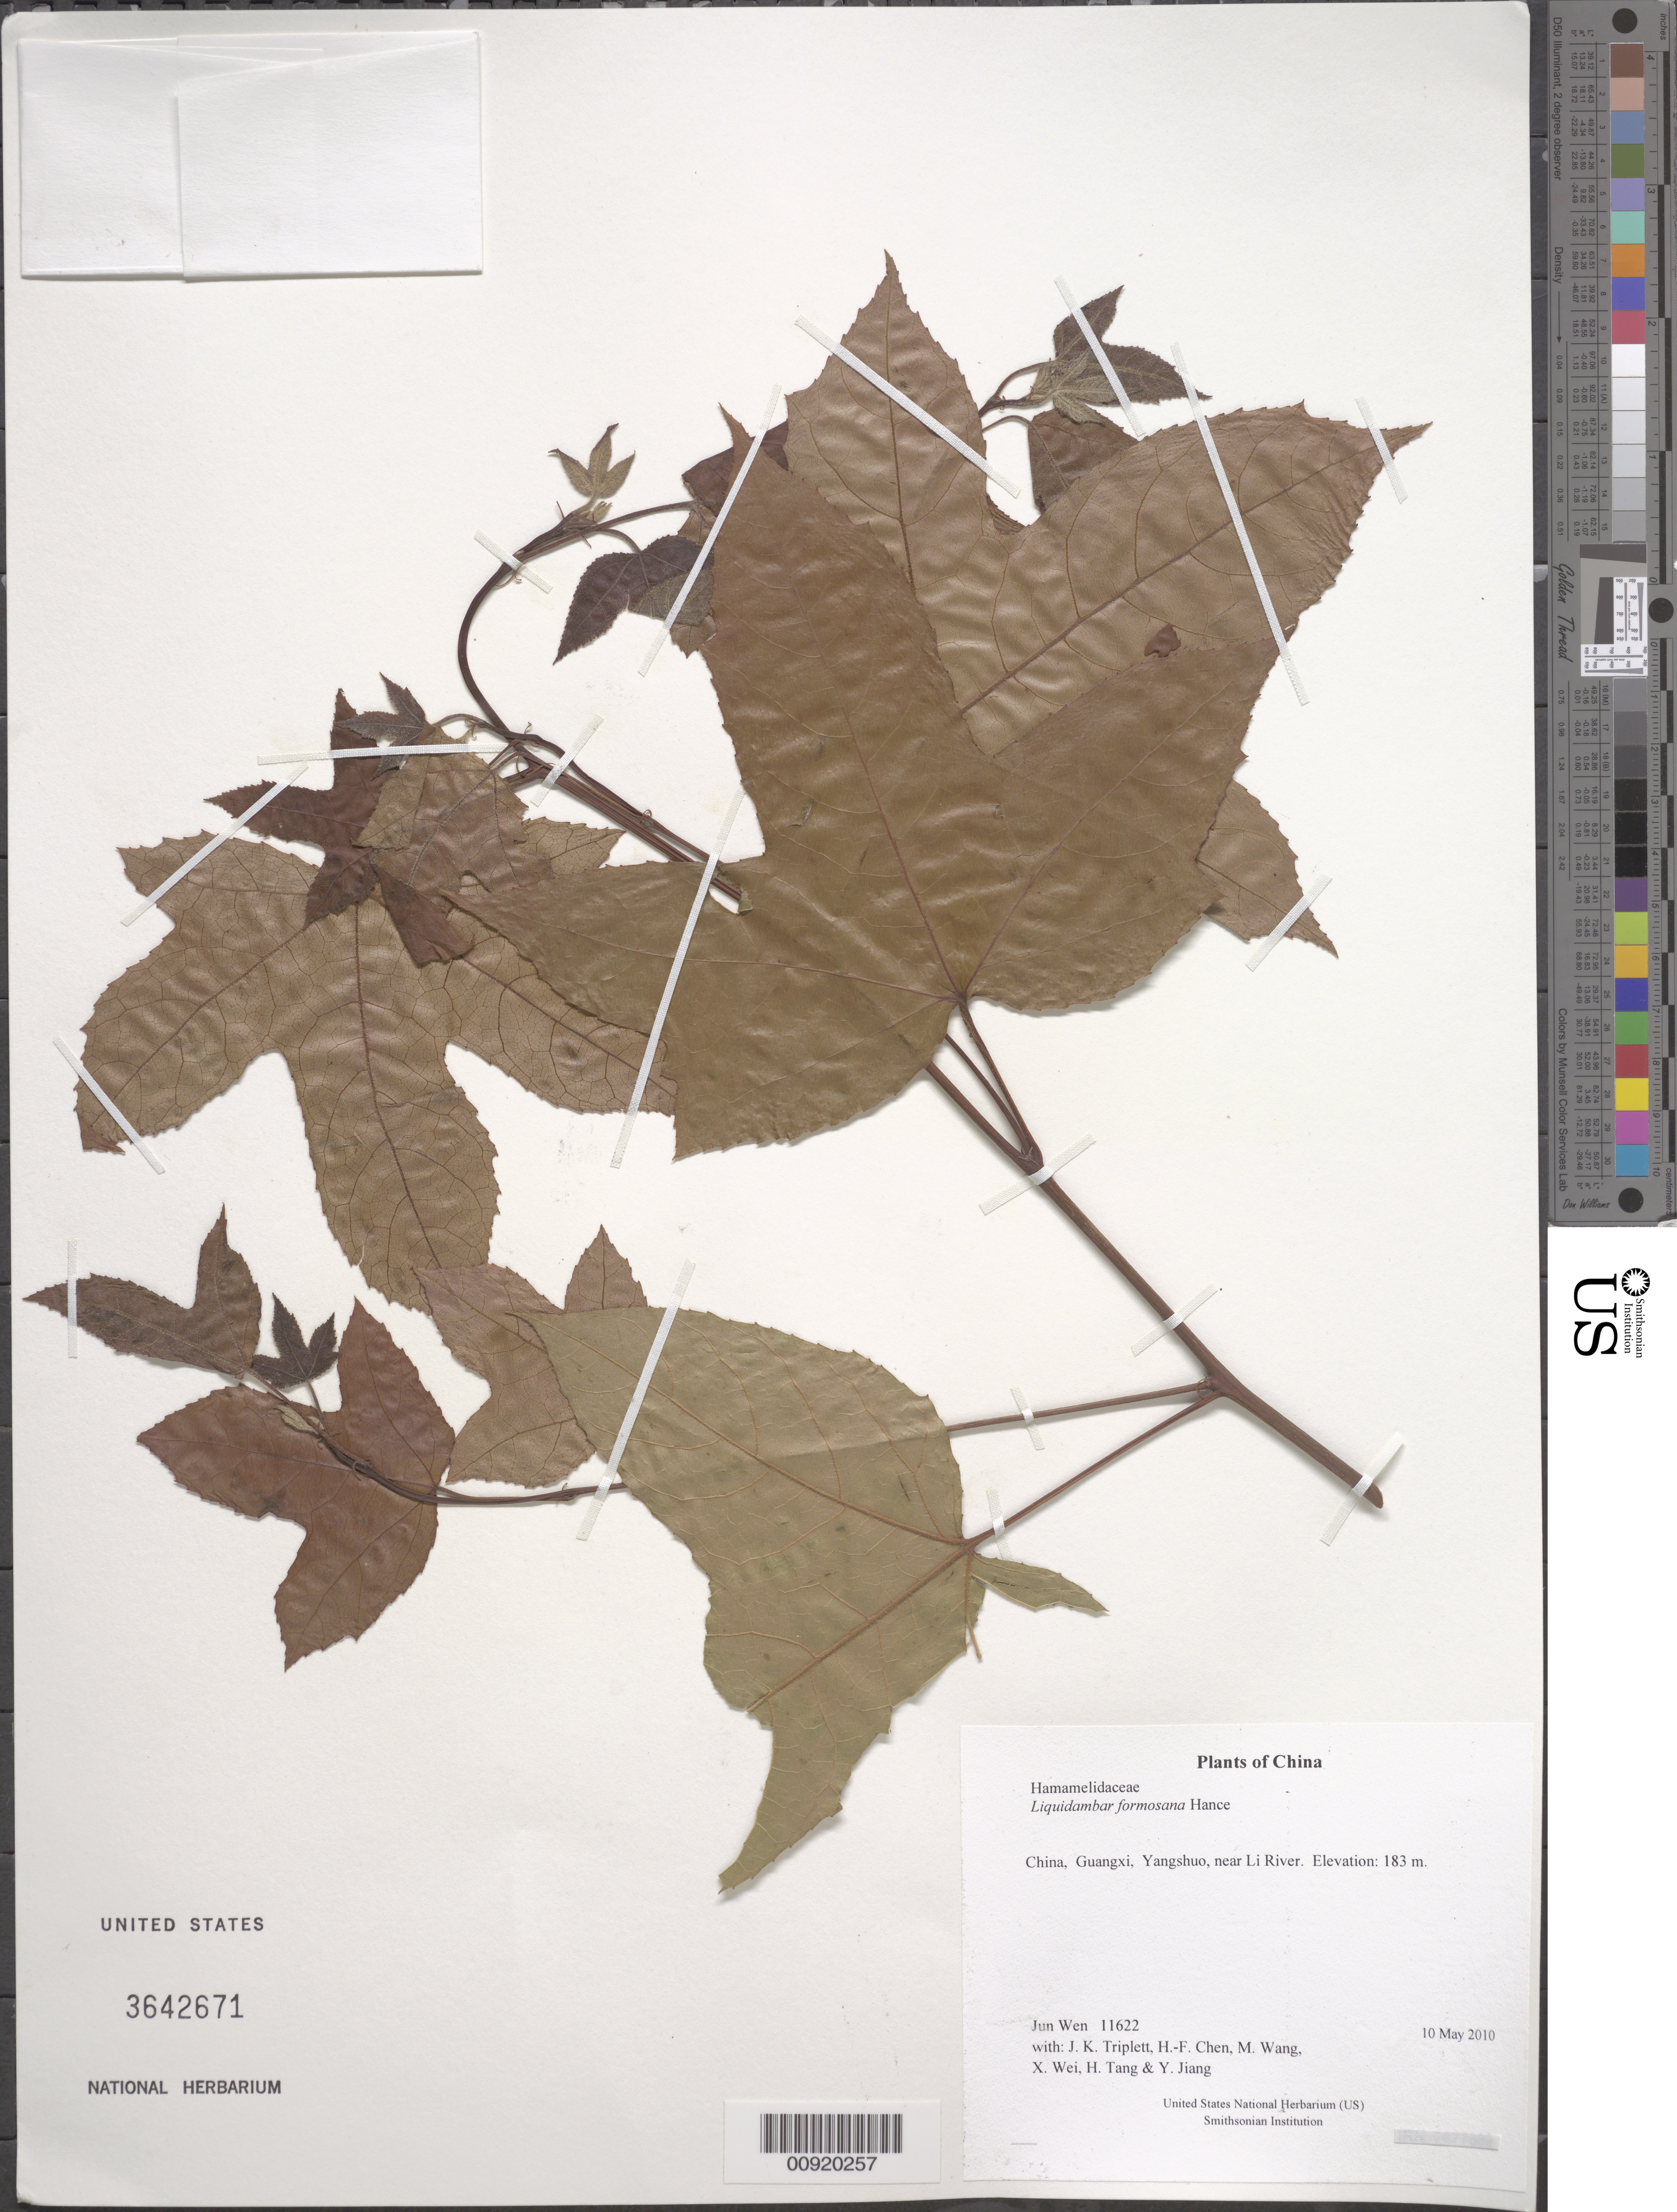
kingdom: Plantae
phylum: Tracheophyta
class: Magnoliopsida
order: Saxifragales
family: Altingiaceae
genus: Liquidambar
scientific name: Liquidambar formosana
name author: Hance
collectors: J. Wen, J. K. Triplett, H.-F. Chen, M. Wang, X. Wei, H. Tang & Y. Jiang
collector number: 11622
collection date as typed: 10 May 2010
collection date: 2010-05-10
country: China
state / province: Guangxi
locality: Yangshuo, near Li River.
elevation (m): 183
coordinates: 24 46.298 N, 111 29.576 E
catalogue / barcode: US 3642671